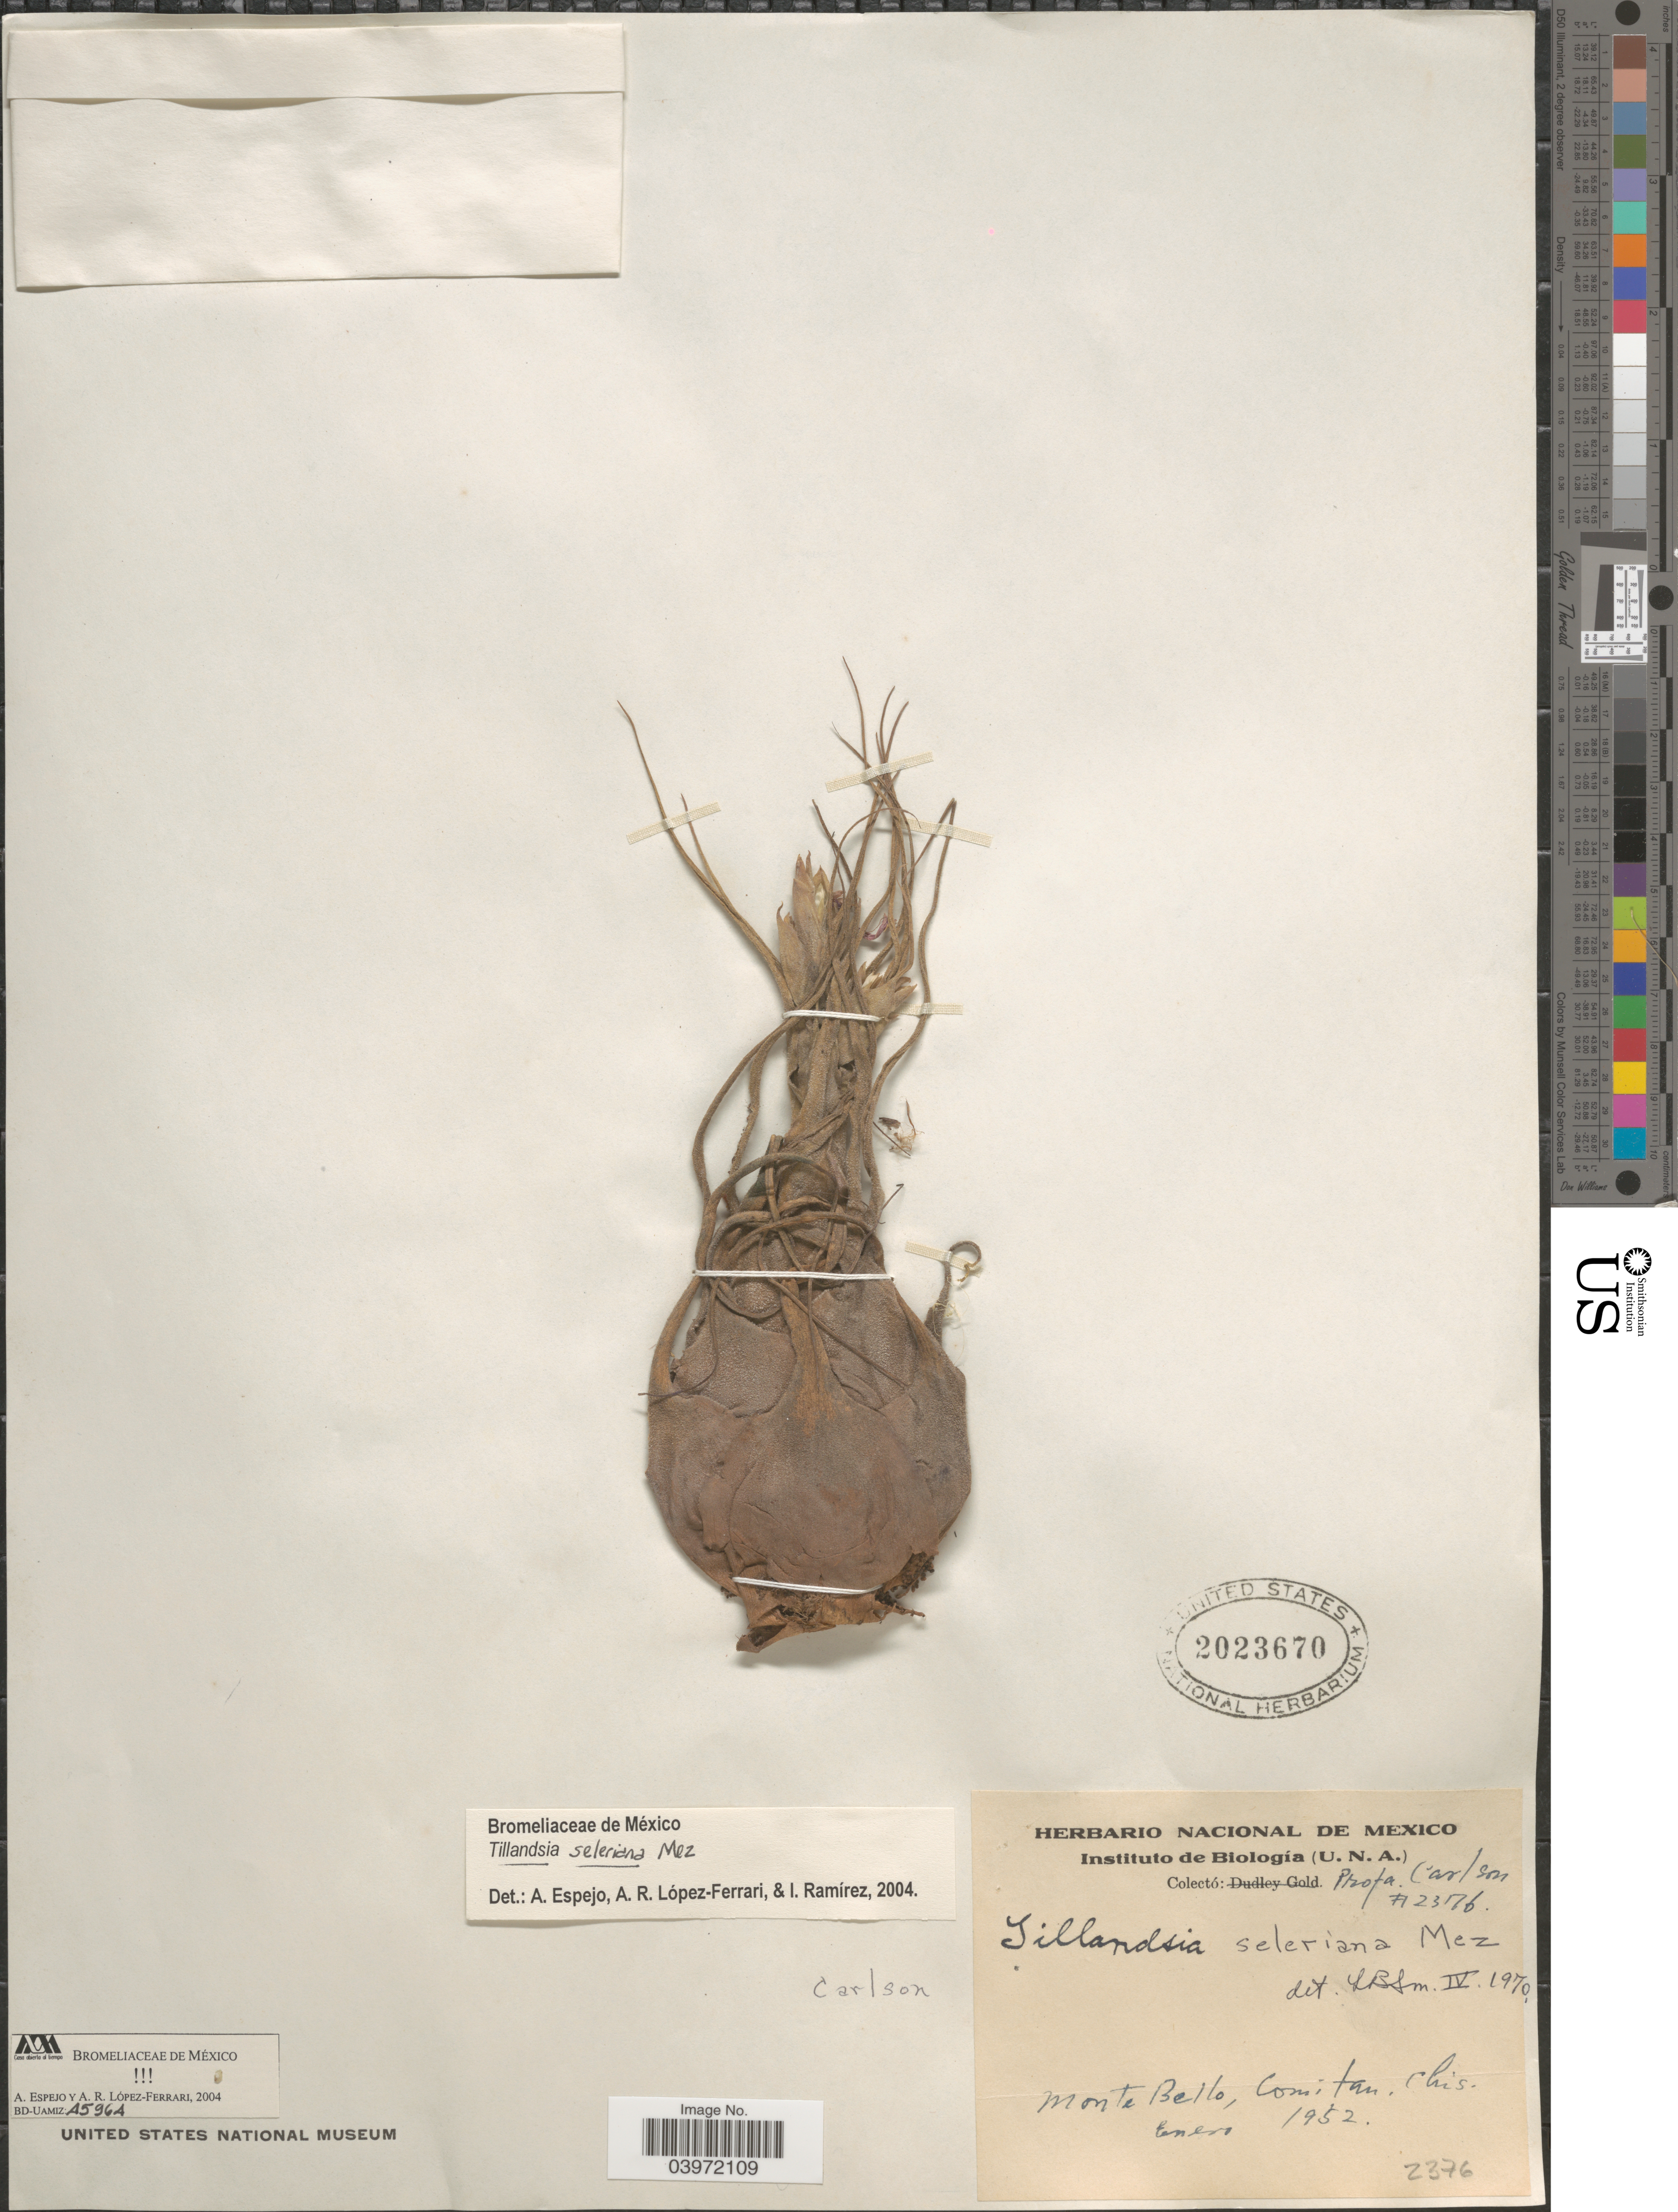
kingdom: Plantae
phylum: Tracheophyta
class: Liliopsida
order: Poales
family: Bromeliaceae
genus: Tillandsia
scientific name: Tillandsia seleriana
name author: Mez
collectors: -. Carlson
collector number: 23566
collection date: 1952-01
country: Mexico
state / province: Chiapas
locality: Monte Bello, Comitan.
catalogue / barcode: US 2023670